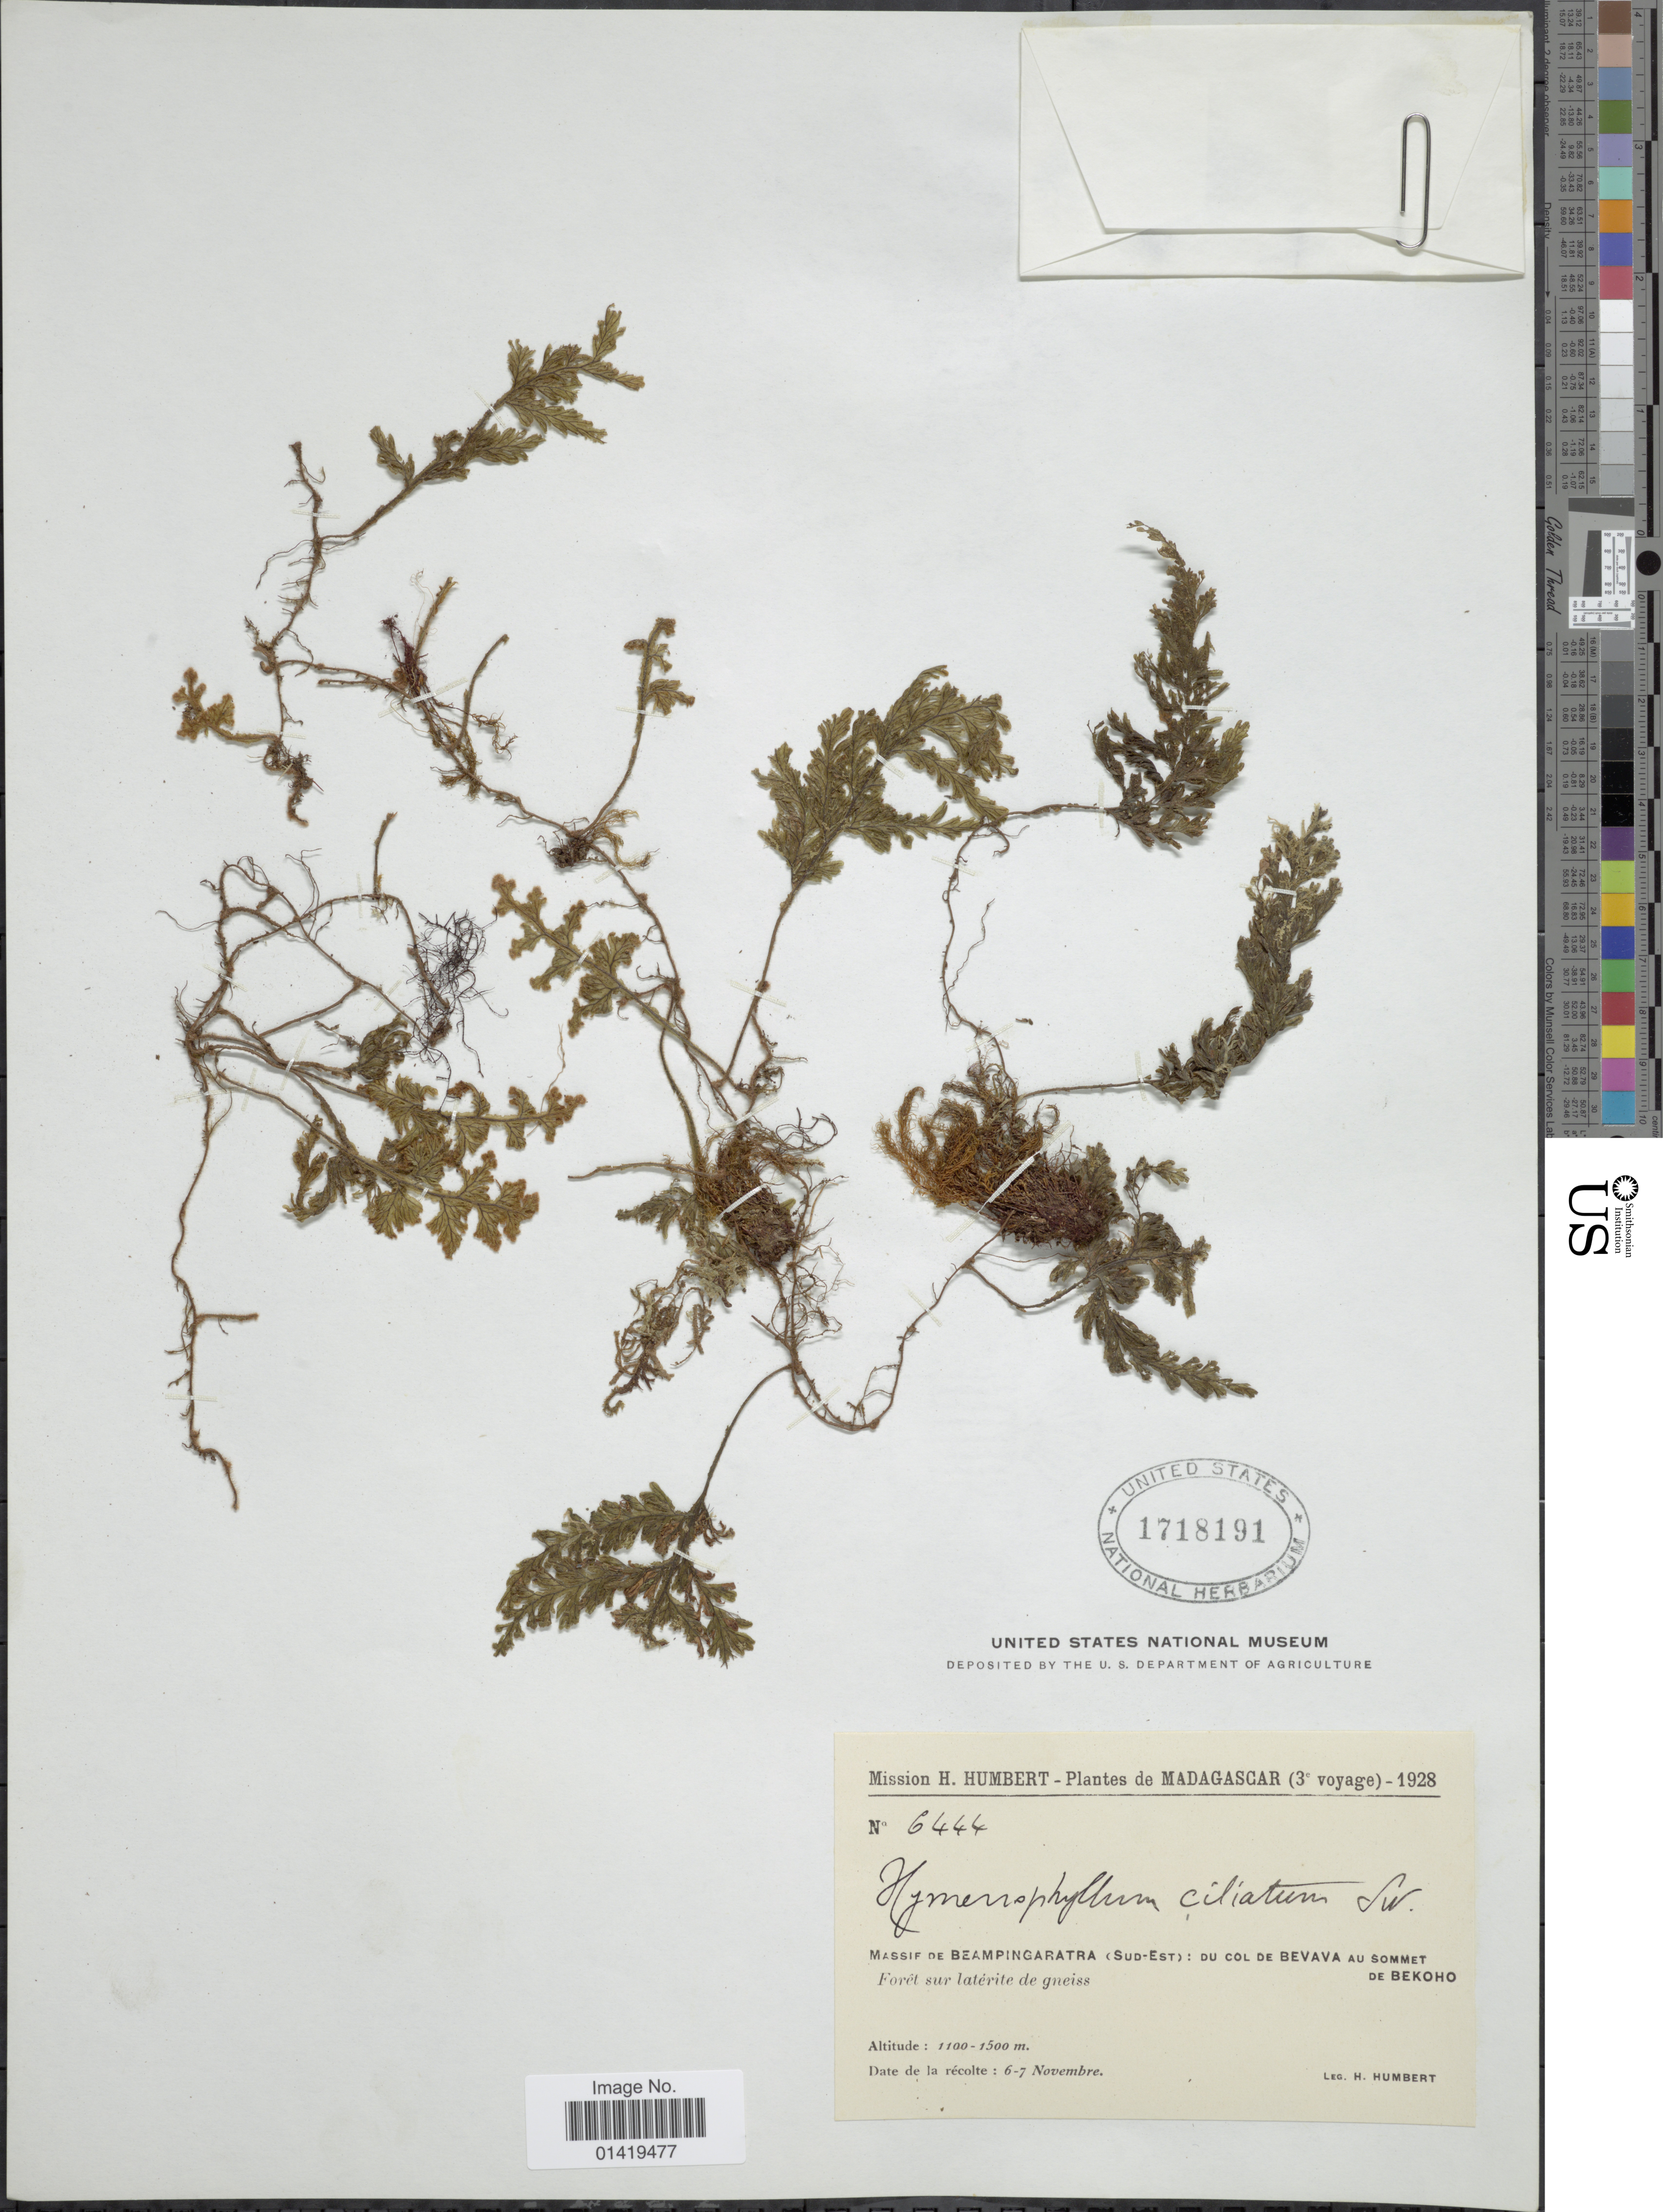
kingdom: Plantae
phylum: Tracheophyta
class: Polypodiopsida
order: Hymenophyllales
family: Hymenophyllaceae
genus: Hymenophyllum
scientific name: Hymenophyllum hirsutum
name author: (L.) Sw.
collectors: H. Humbert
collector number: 6444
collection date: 1928-11-06/1928-11-07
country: Madagascar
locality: Massif de Bezampingaratra sud est du col de Bevuva au sommet de Bekoho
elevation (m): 1100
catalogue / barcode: US 1718191